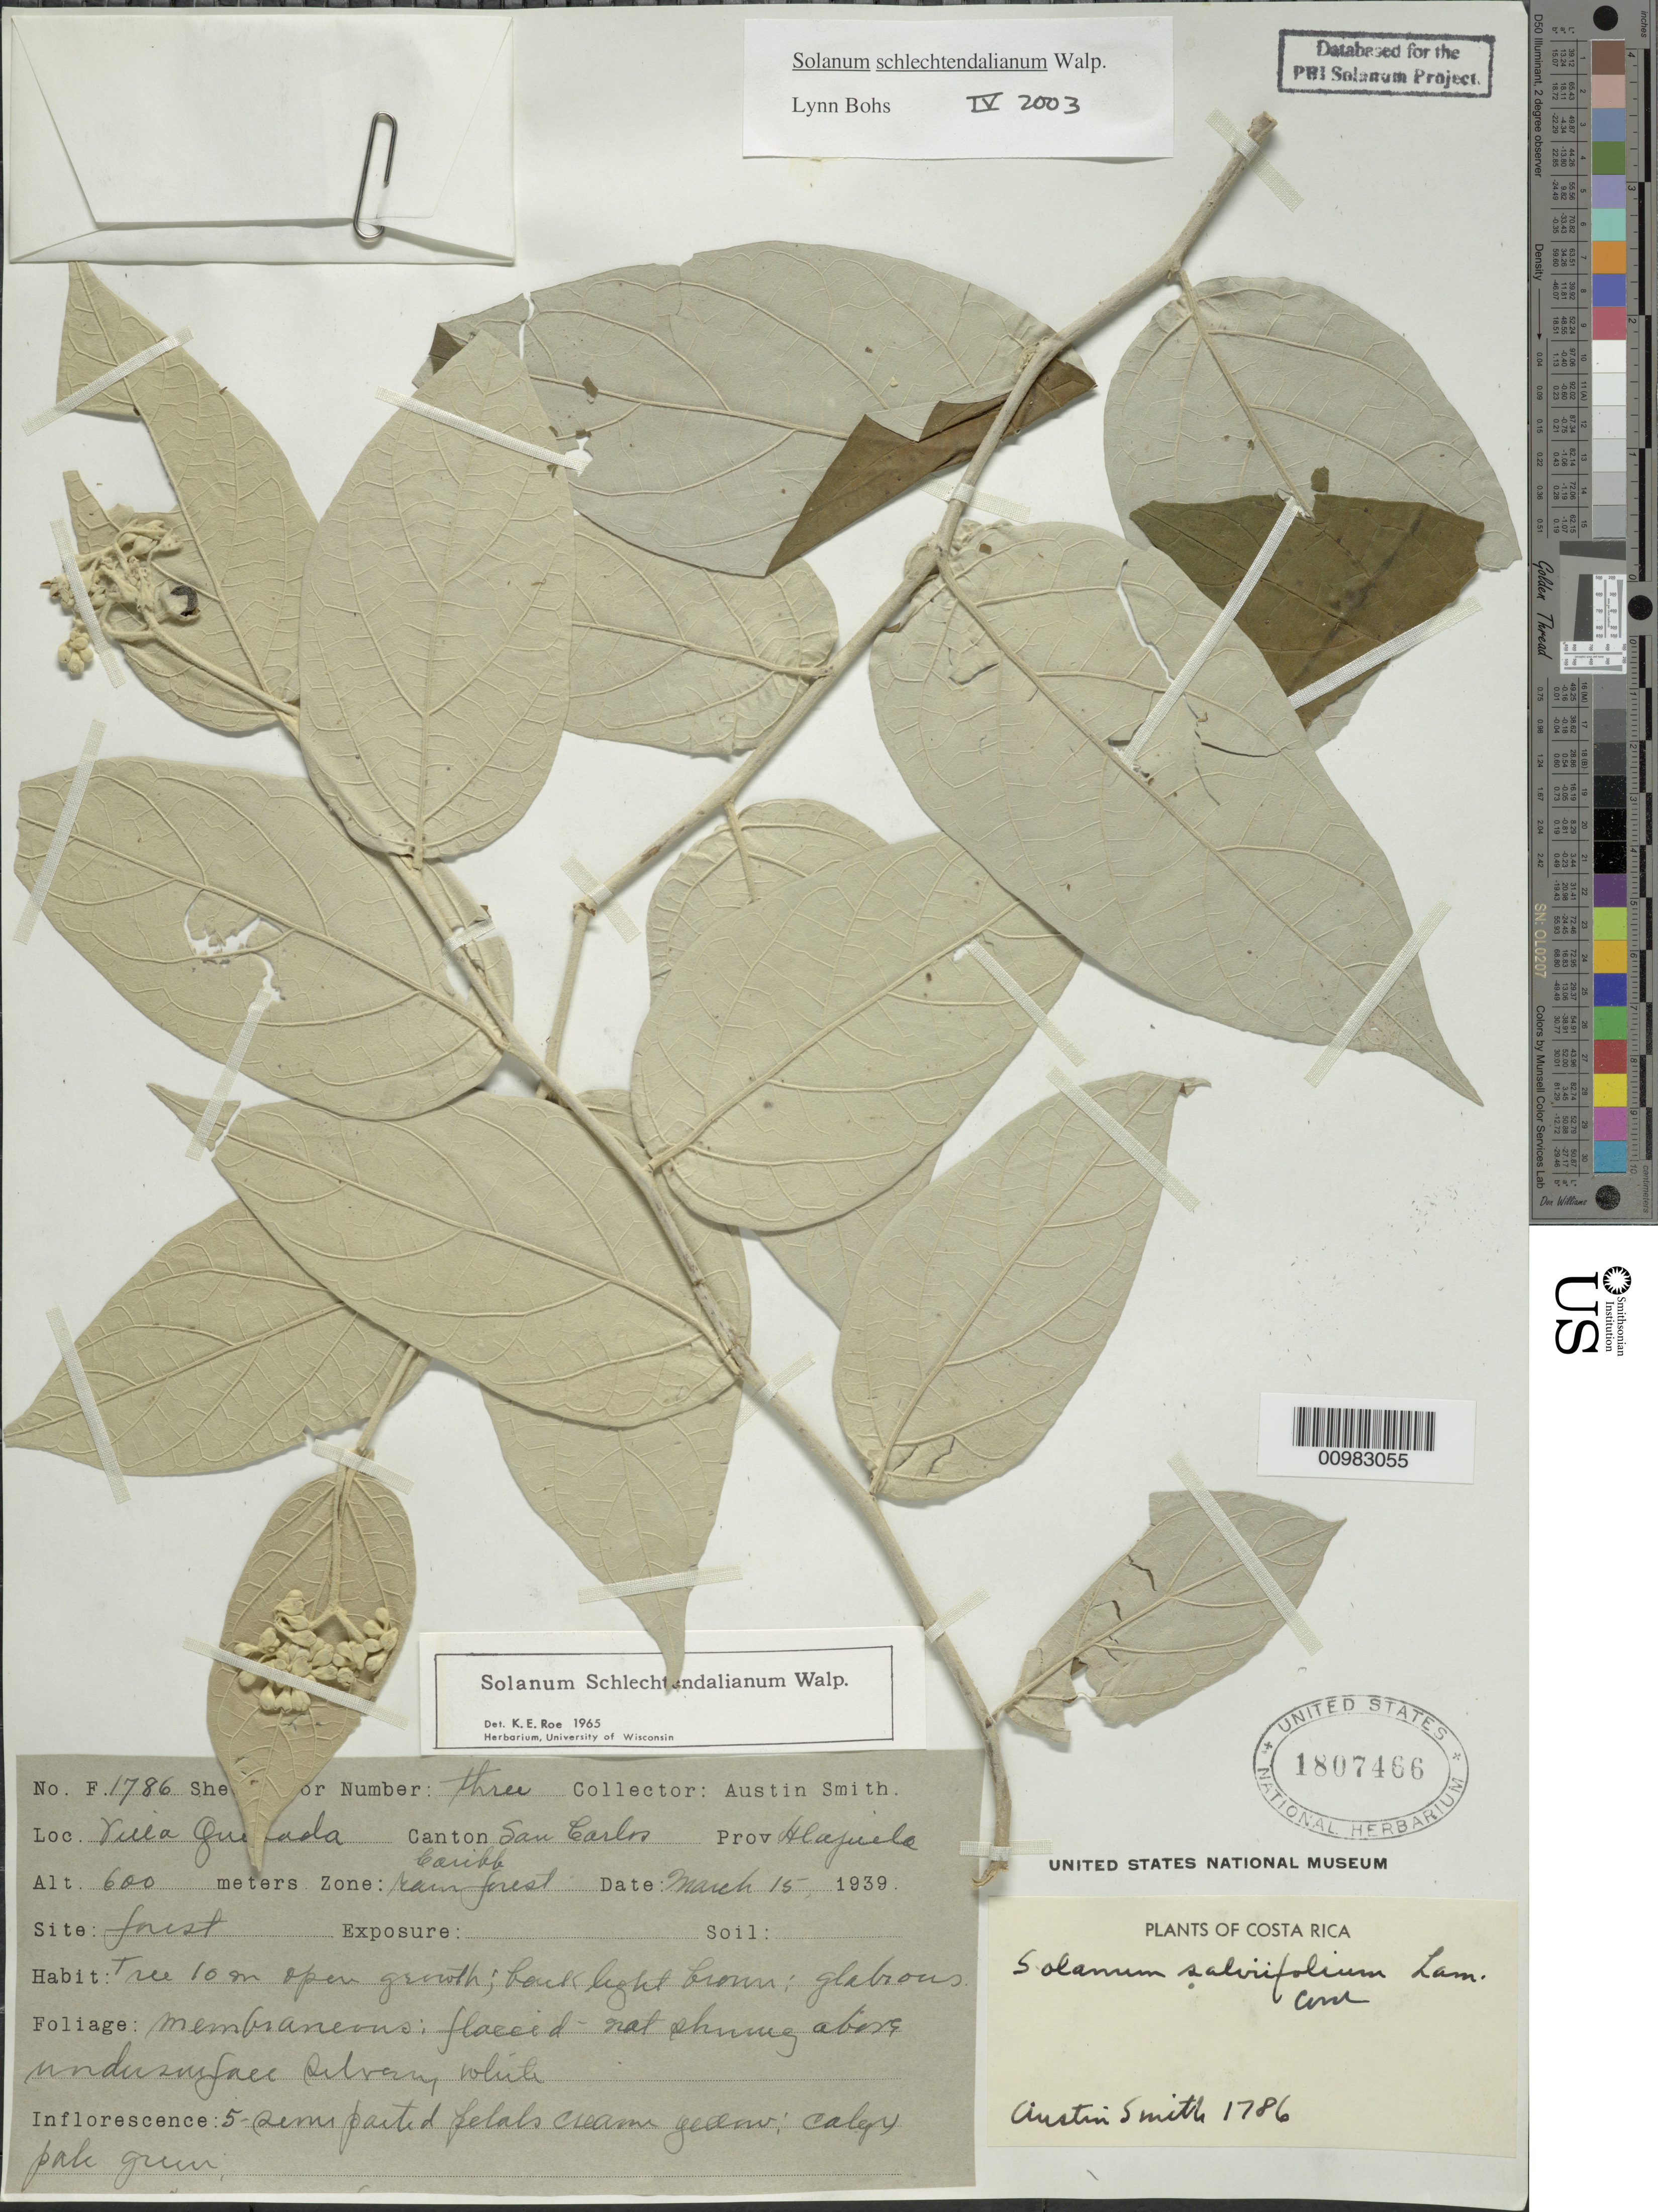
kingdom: Plantae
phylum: Tracheophyta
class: Magnoliopsida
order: Solanales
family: Solanaceae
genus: Solanum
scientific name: Solanum schlechtendalianum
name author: Walp.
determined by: Bohs, L. A.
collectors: Aust P. Smith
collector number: F 1786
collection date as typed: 15 Mar 1939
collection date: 1939-03-15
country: Costa Rica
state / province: Alajuela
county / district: San Carlos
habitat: Caribbean rain forest zone. Forest site.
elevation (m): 600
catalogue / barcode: US 1807466